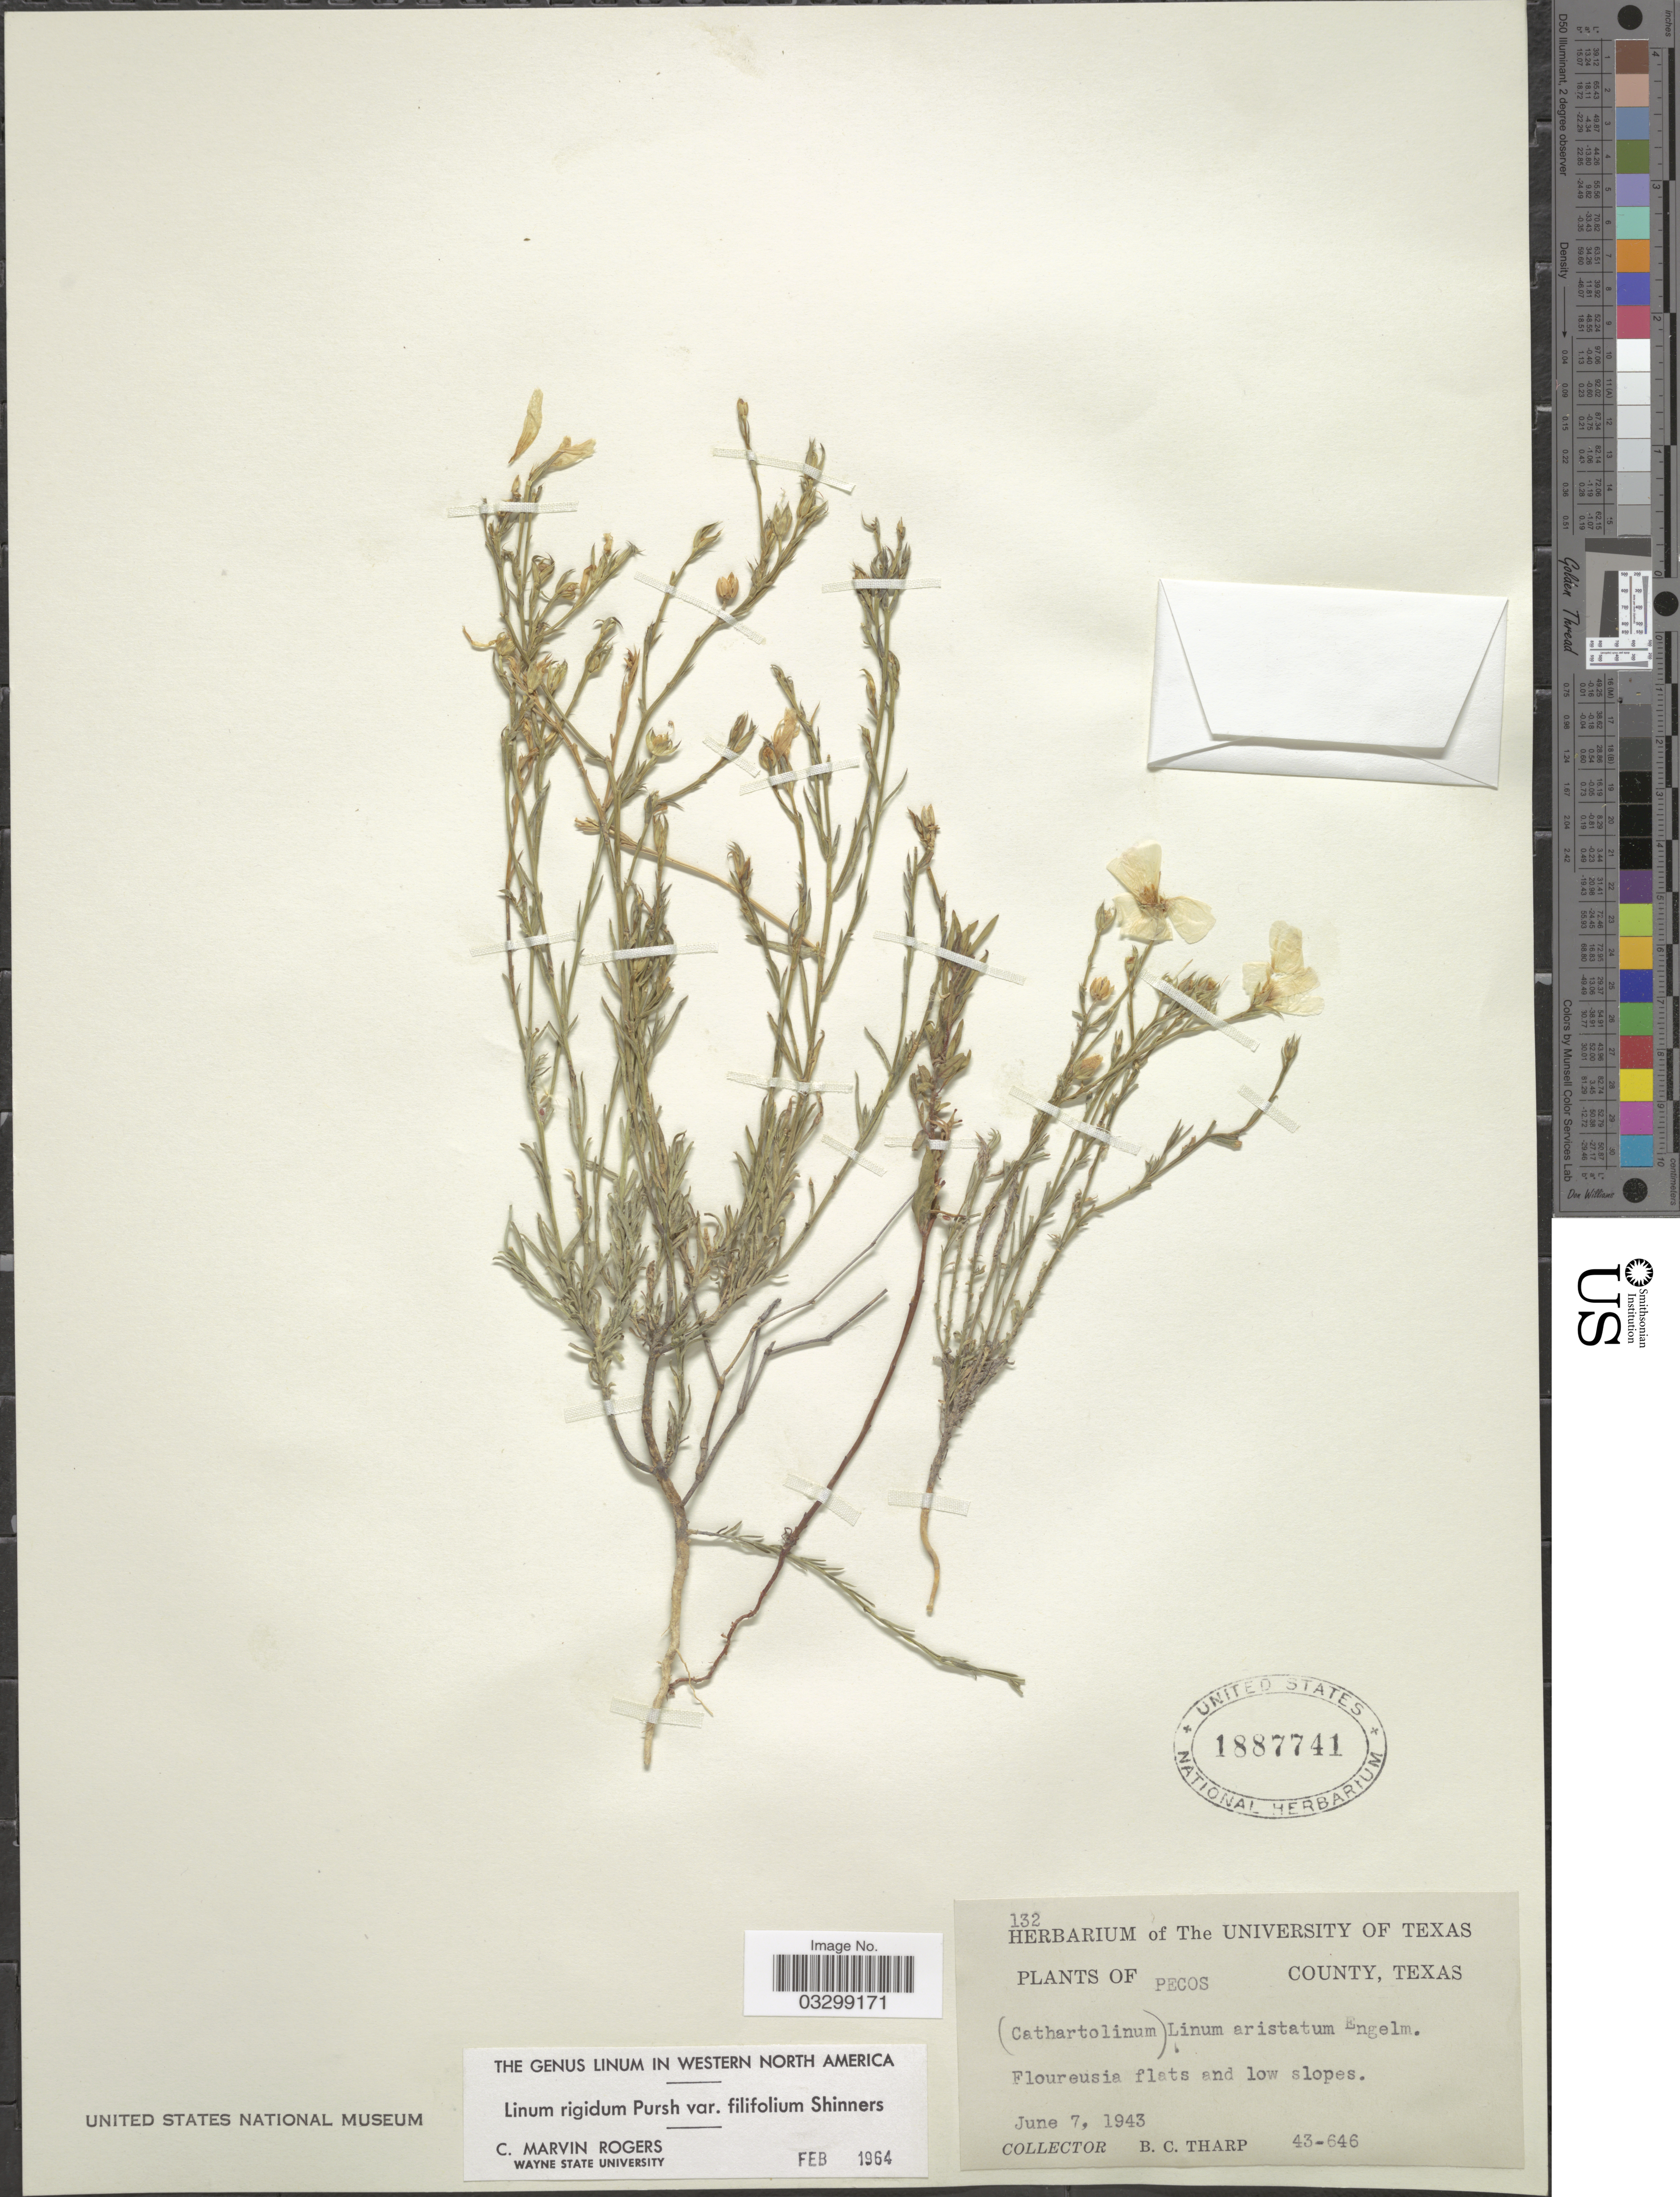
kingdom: Plantae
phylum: Tracheophyta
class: Magnoliopsida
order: Malpighiales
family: Linaceae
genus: Linum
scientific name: Linum rigidum var. filifolium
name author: Pursh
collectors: B. C. Tharp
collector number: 43-646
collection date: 1943-06-07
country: United States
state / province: Texas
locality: Pecos County.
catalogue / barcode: US 1887741